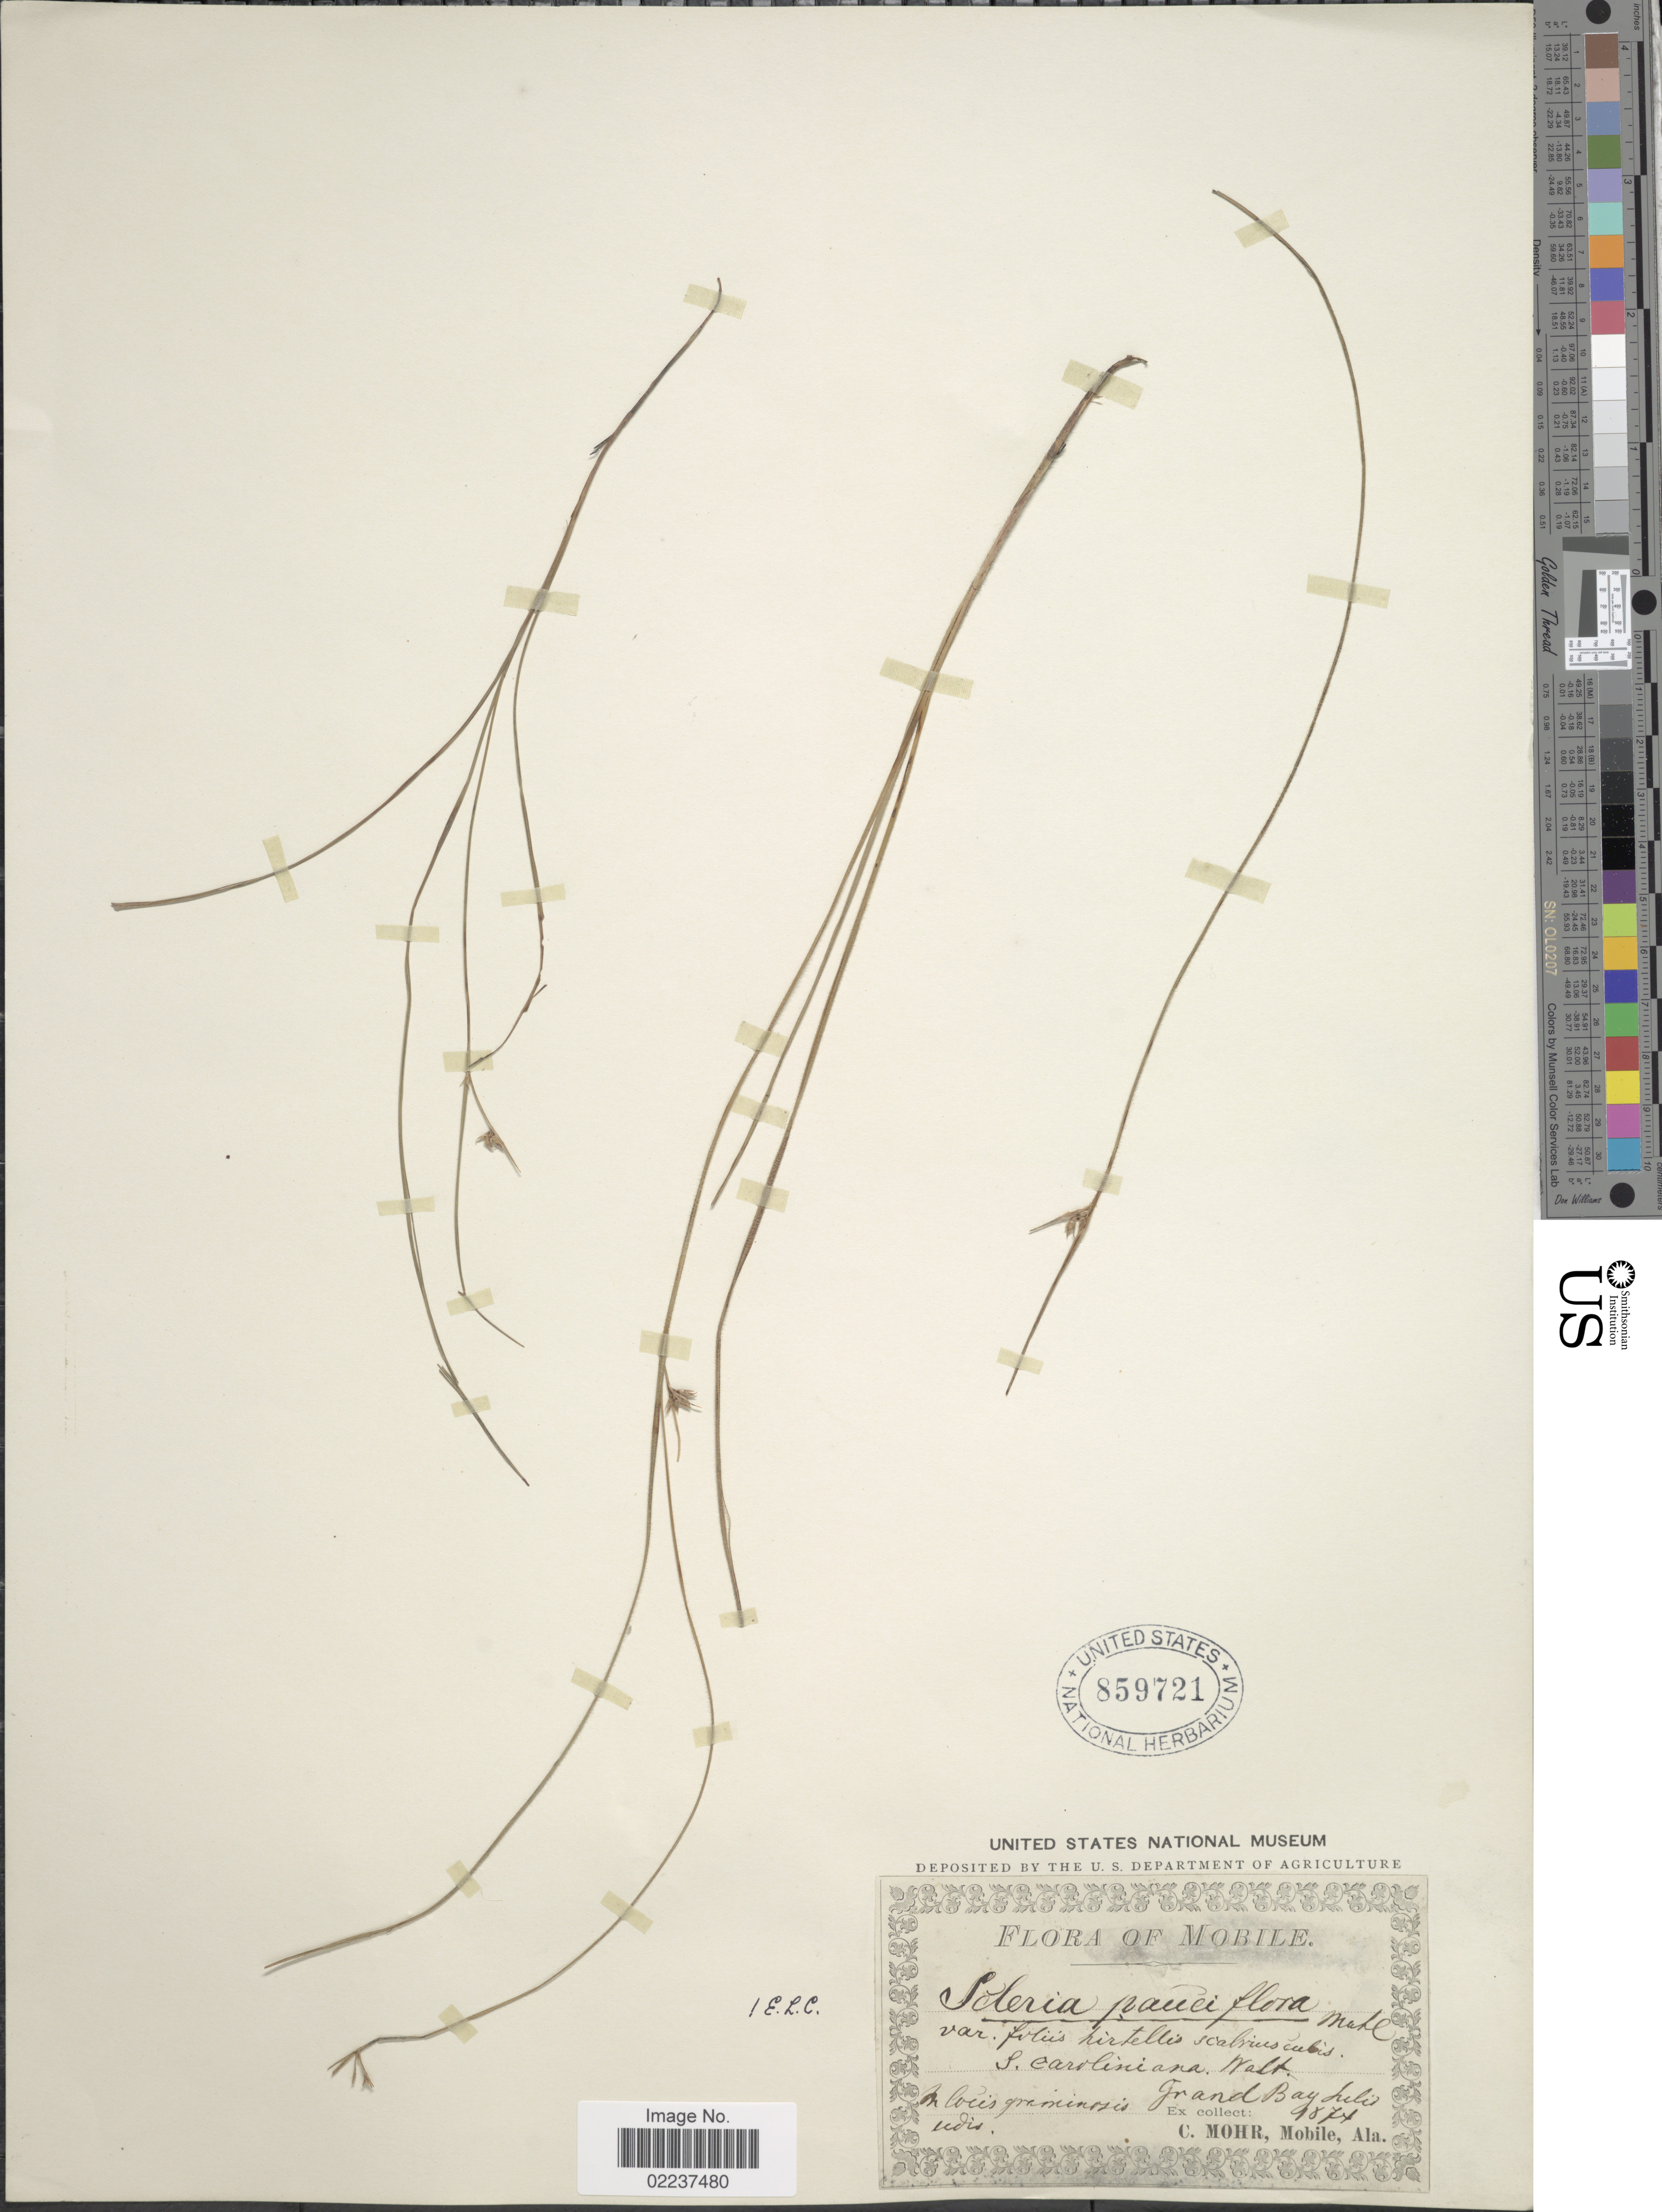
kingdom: Plantae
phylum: Tracheophyta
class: Liliopsida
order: Poales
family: Cyperaceae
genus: Scleria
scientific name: Scleria pauciflora var. caroliniana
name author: (Willd.) Alph. Wood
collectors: C. T. Mohr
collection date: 1874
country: United States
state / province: Alabama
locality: Mobile, Grand Bay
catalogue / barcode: US 859721